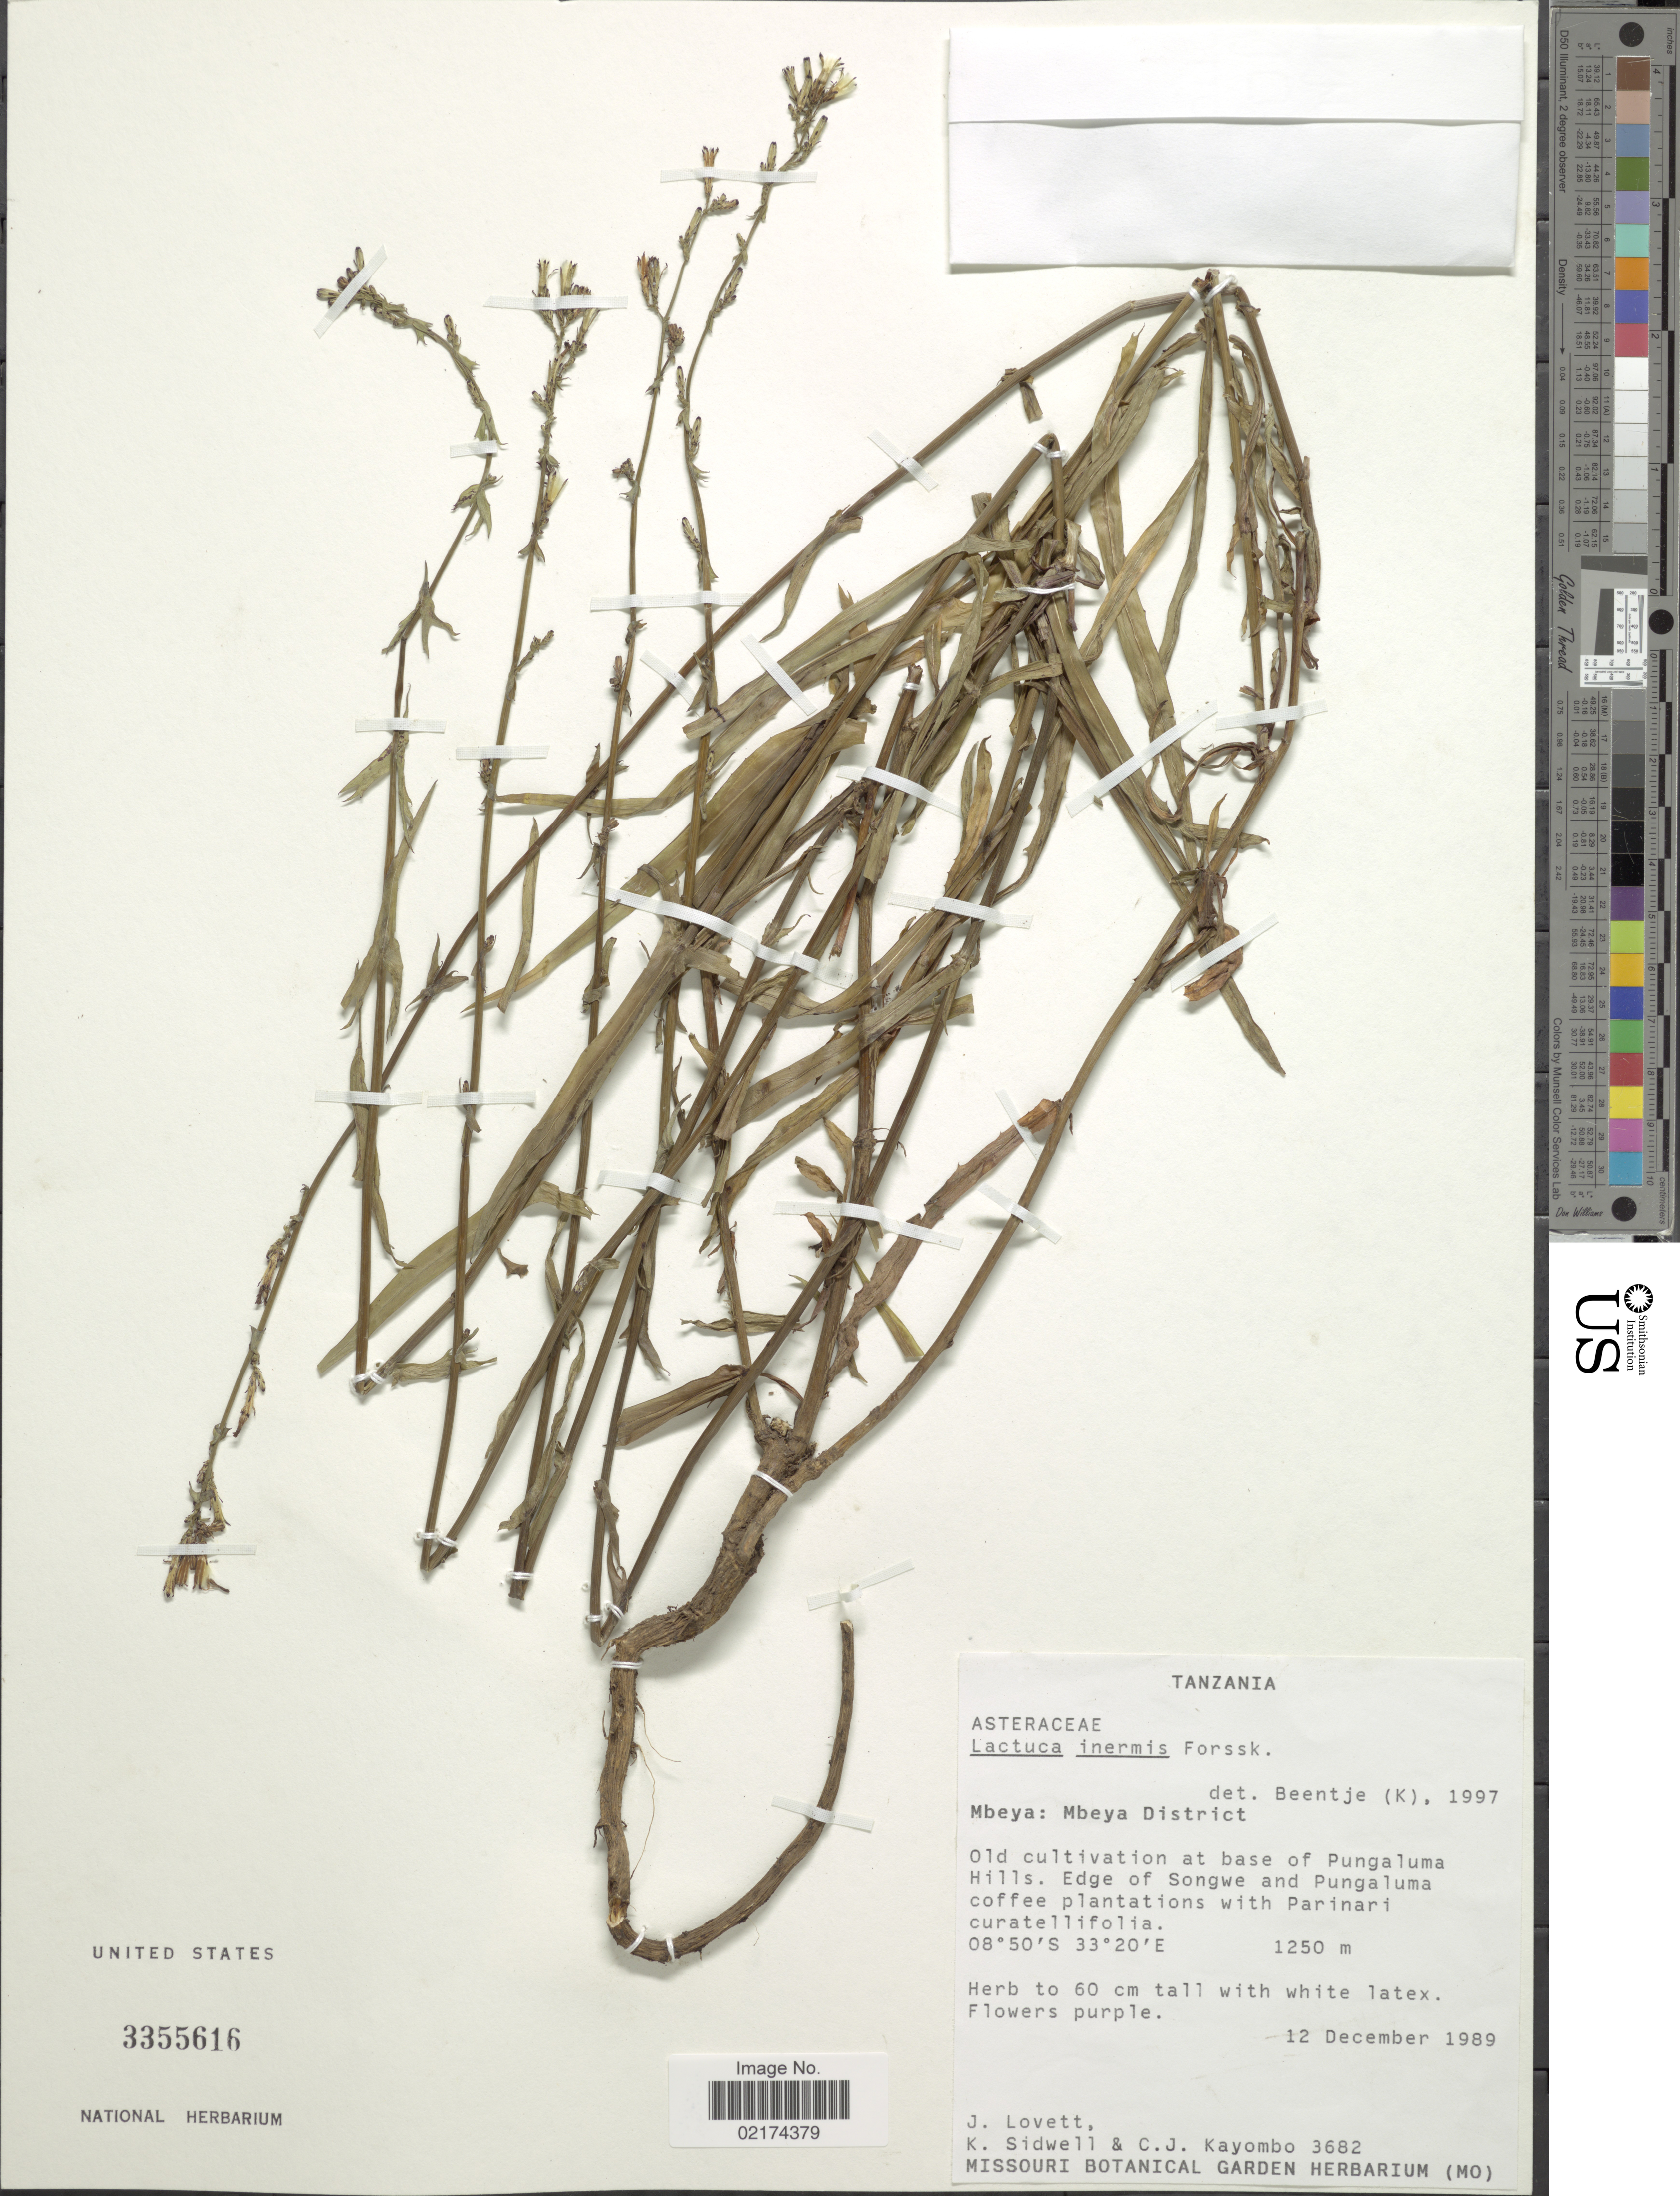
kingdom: Plantae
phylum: Tracheophyta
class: Magnoliopsida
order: Asterales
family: Asteraceae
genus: Lactuca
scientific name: Lactuca inermis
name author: Forssk.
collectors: J. Lovett, K. Sidwell & C. Kayombo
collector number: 3682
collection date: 1989-12-12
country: Tanzania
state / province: Mbeya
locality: Mbeya District, base of Pungaluma Hills, edge of Songwe and Pungaluma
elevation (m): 1250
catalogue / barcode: US 3355616